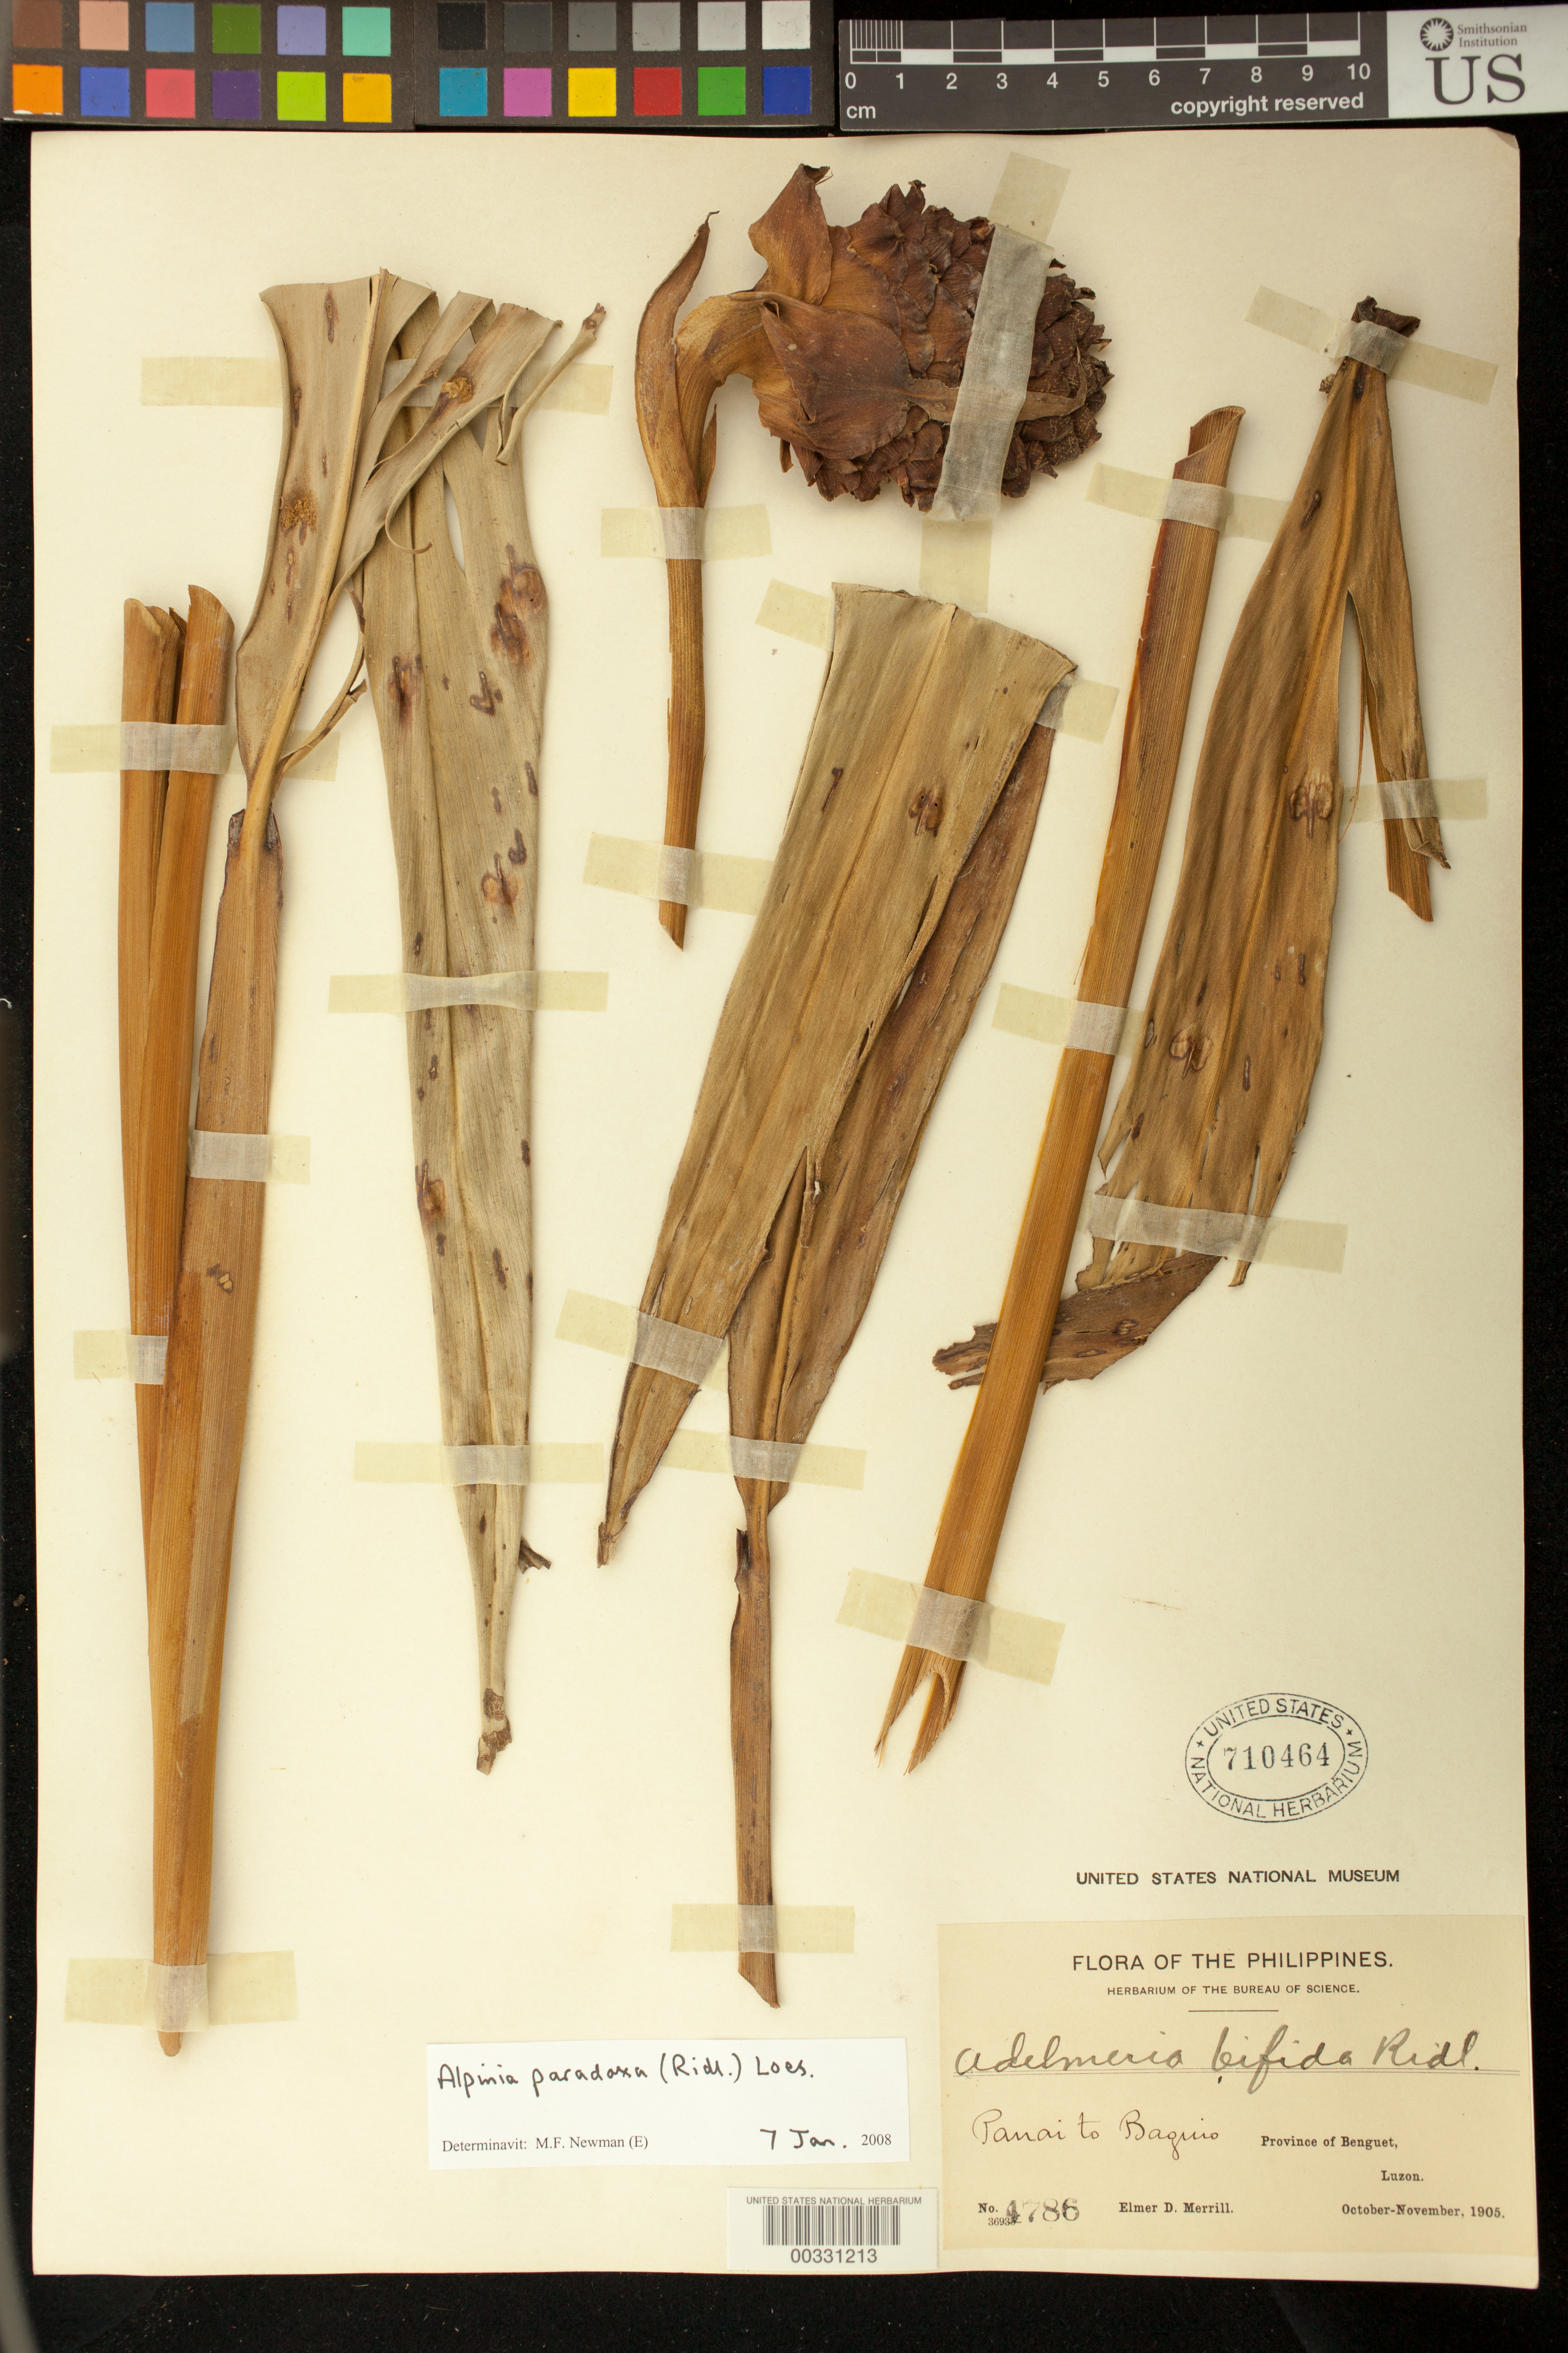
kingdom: Plantae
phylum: Tracheophyta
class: Liliopsida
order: Zingiberales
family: Zingiberaceae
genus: Alpinia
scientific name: Alpinia paradoxa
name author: (Ridl.) Loes.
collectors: E. D. Merrill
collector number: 4786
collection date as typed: Oct 1905 to -- Nov 1905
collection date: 1905-10/1905-11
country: Philippines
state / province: Cordillera (Administrative Region)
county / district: Benguet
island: Luzon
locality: Panai to baguio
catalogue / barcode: US 710464